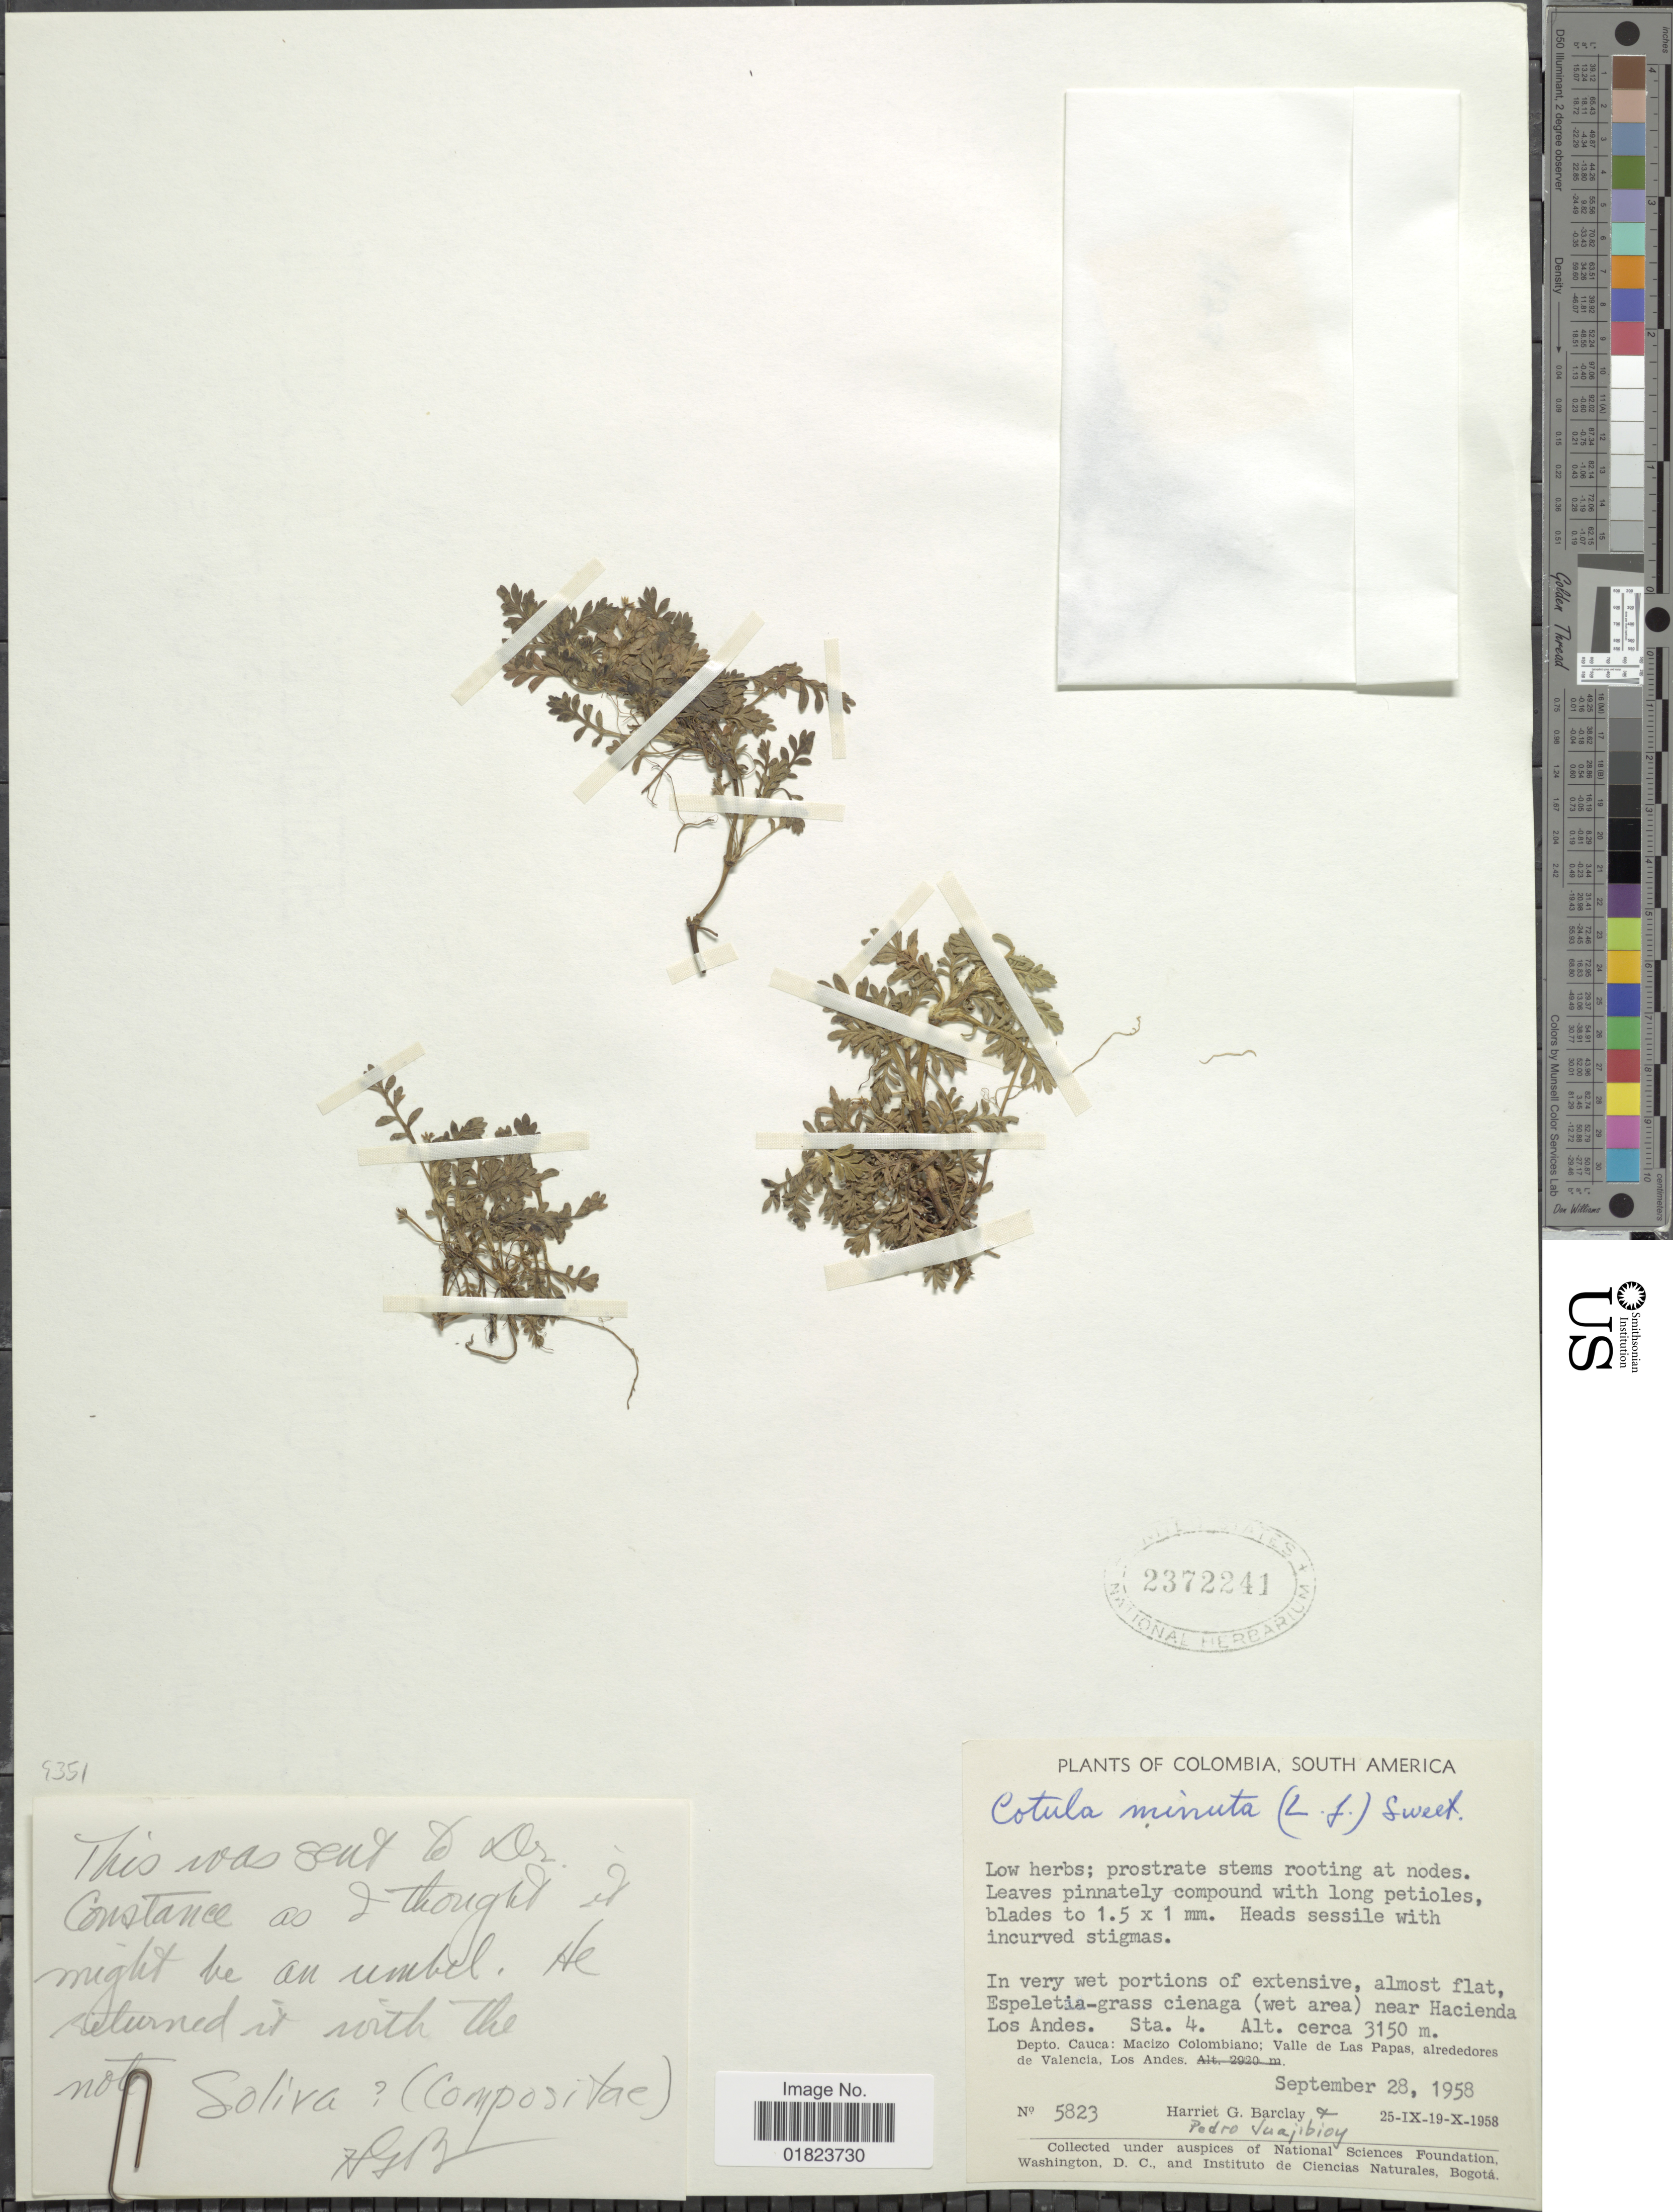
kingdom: Plantae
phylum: Tracheophyta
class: Magnoliopsida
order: Asterales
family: Asteraceae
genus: Cotula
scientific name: Cotula minuta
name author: G. Forst.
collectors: H. G. Barclay & P. Juajibioy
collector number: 5823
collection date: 1958-09-28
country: Colombia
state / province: Cauca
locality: Near Hacienda Los Andes, Sta. 4. Dept. Cauca: Macizo Colombiano; Valle de Las Papas, alrededores de Valencia, Los Andes.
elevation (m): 3150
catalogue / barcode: US 2372241